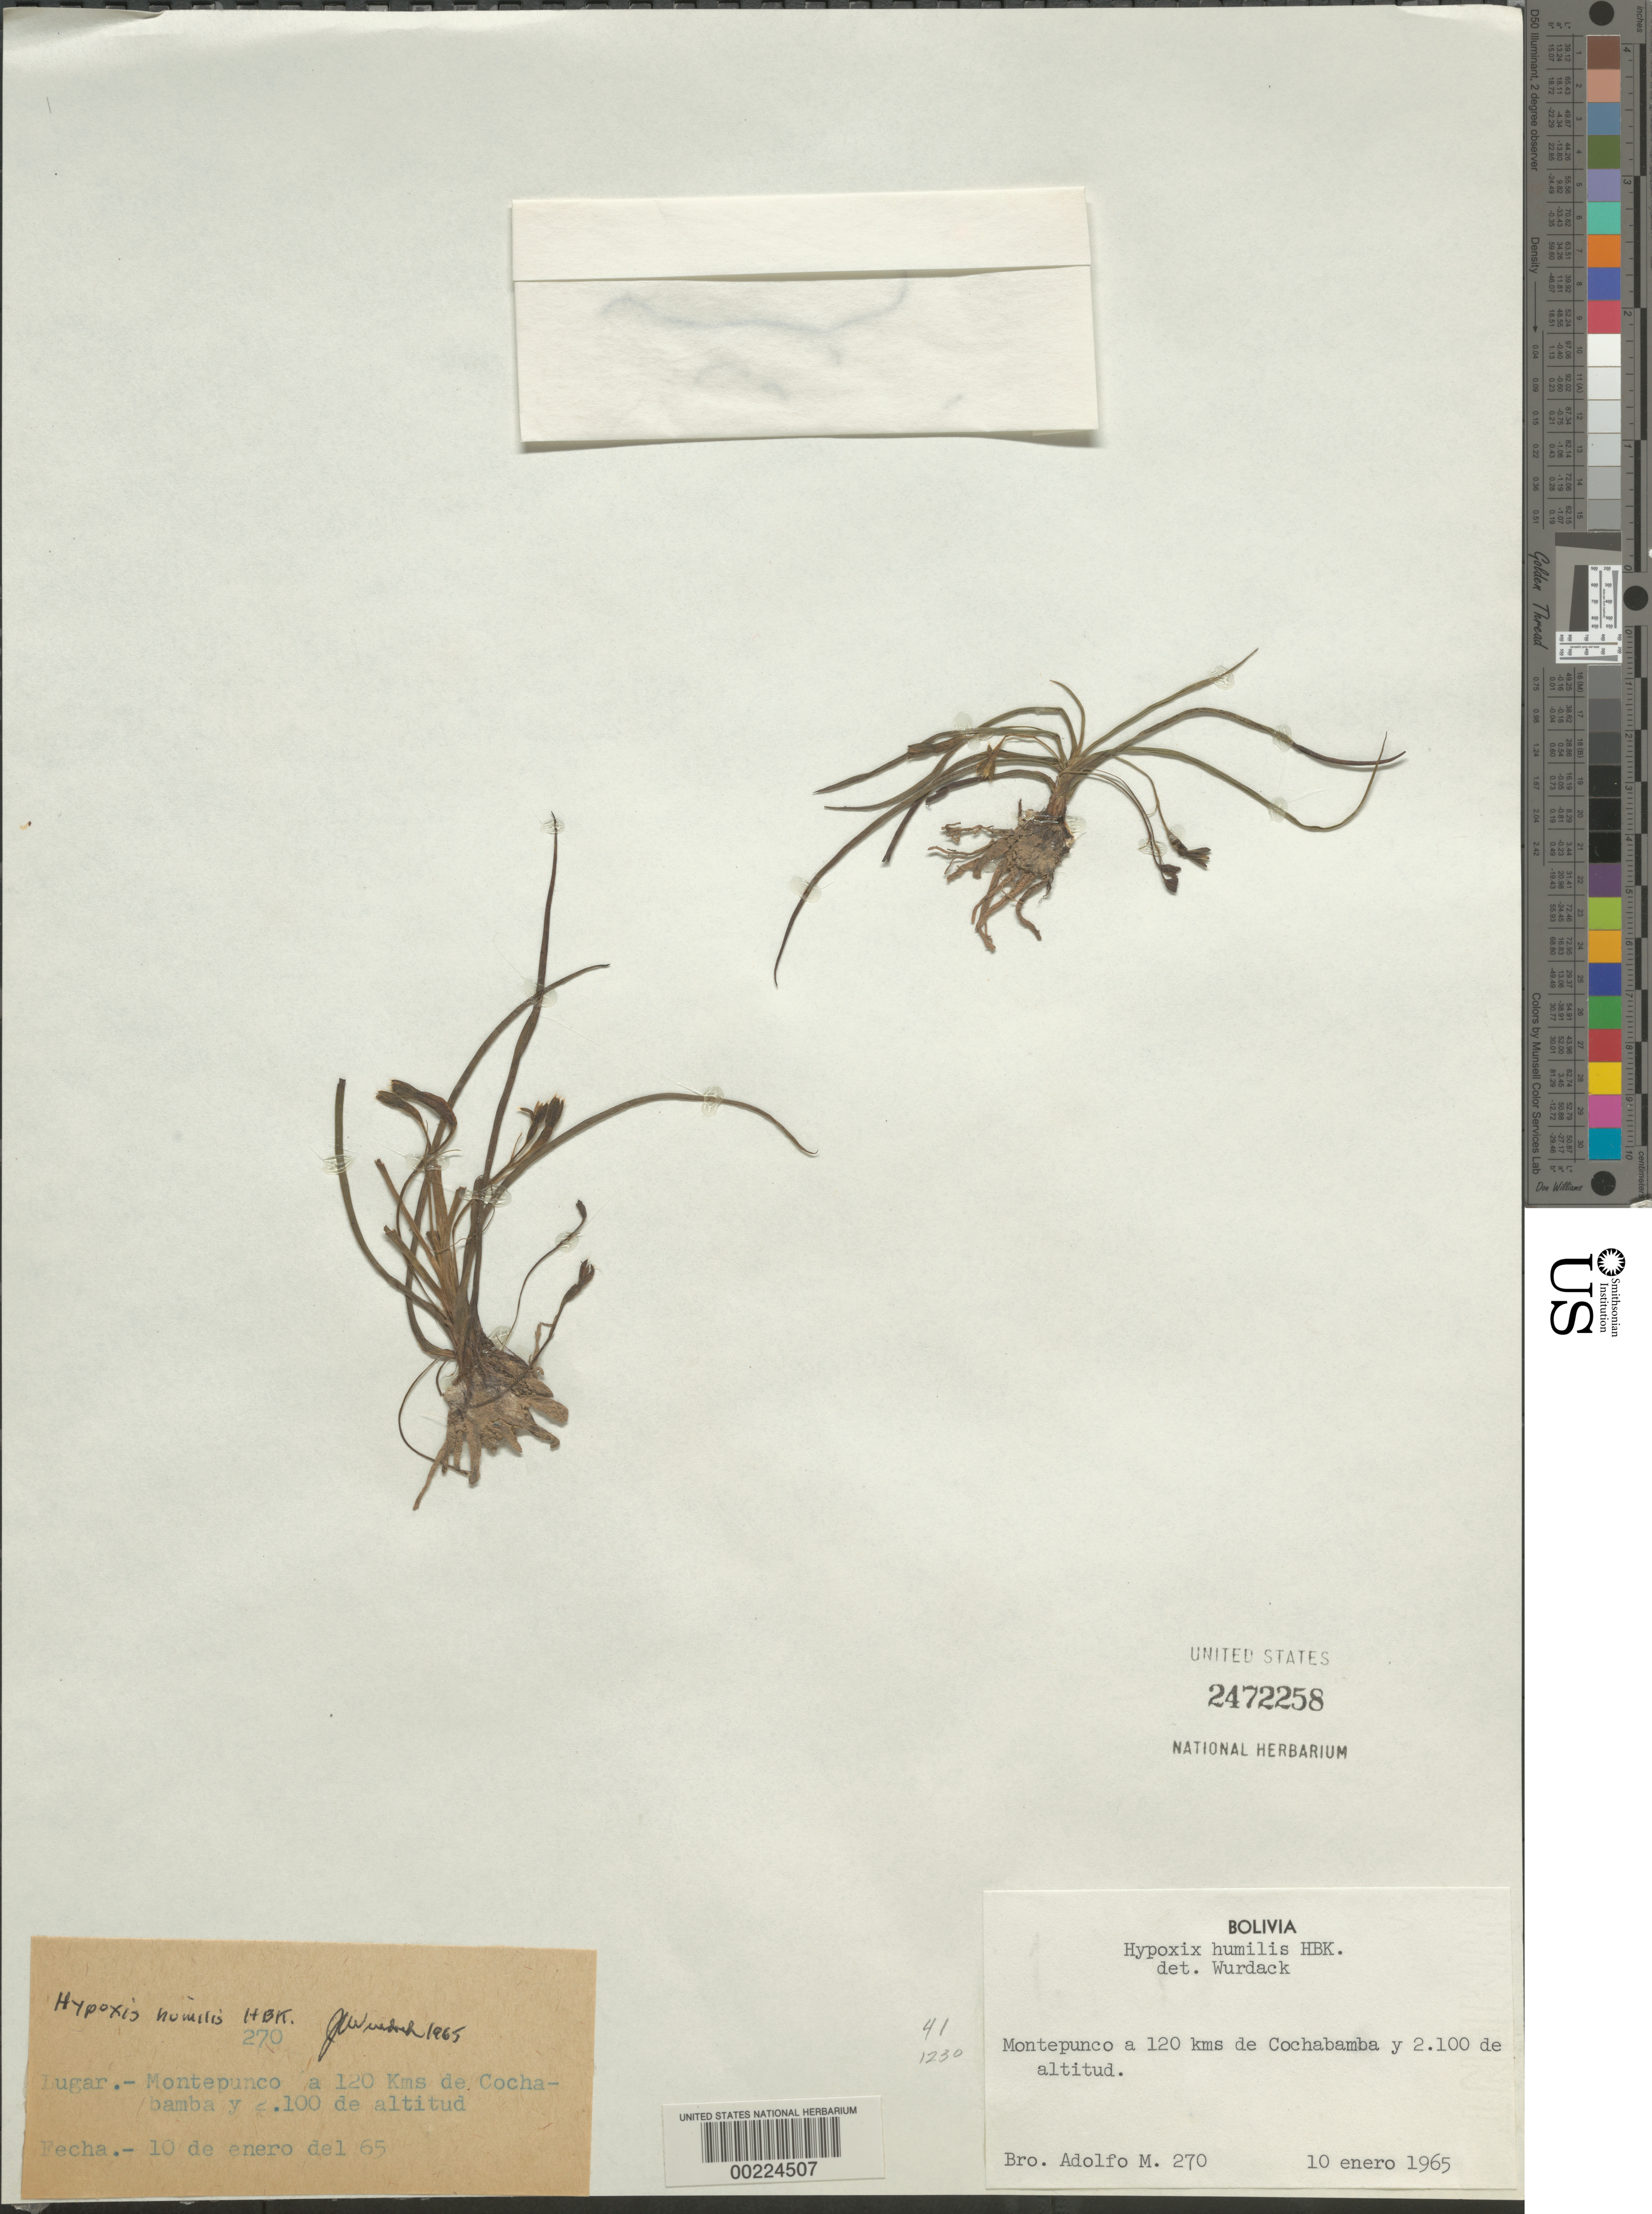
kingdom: Plantae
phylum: Tracheophyta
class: Liliopsida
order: Asparagales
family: Hypoxidaceae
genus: Hypoxis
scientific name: Hypoxis humilis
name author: Tharp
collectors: Bro. Adolfo M.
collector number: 270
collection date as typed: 10 Jan 1965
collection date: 1965-01-10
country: Bolivia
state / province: Cochabamba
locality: Monteunco 120 kms from Cochabamba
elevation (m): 2100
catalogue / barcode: US 2472258